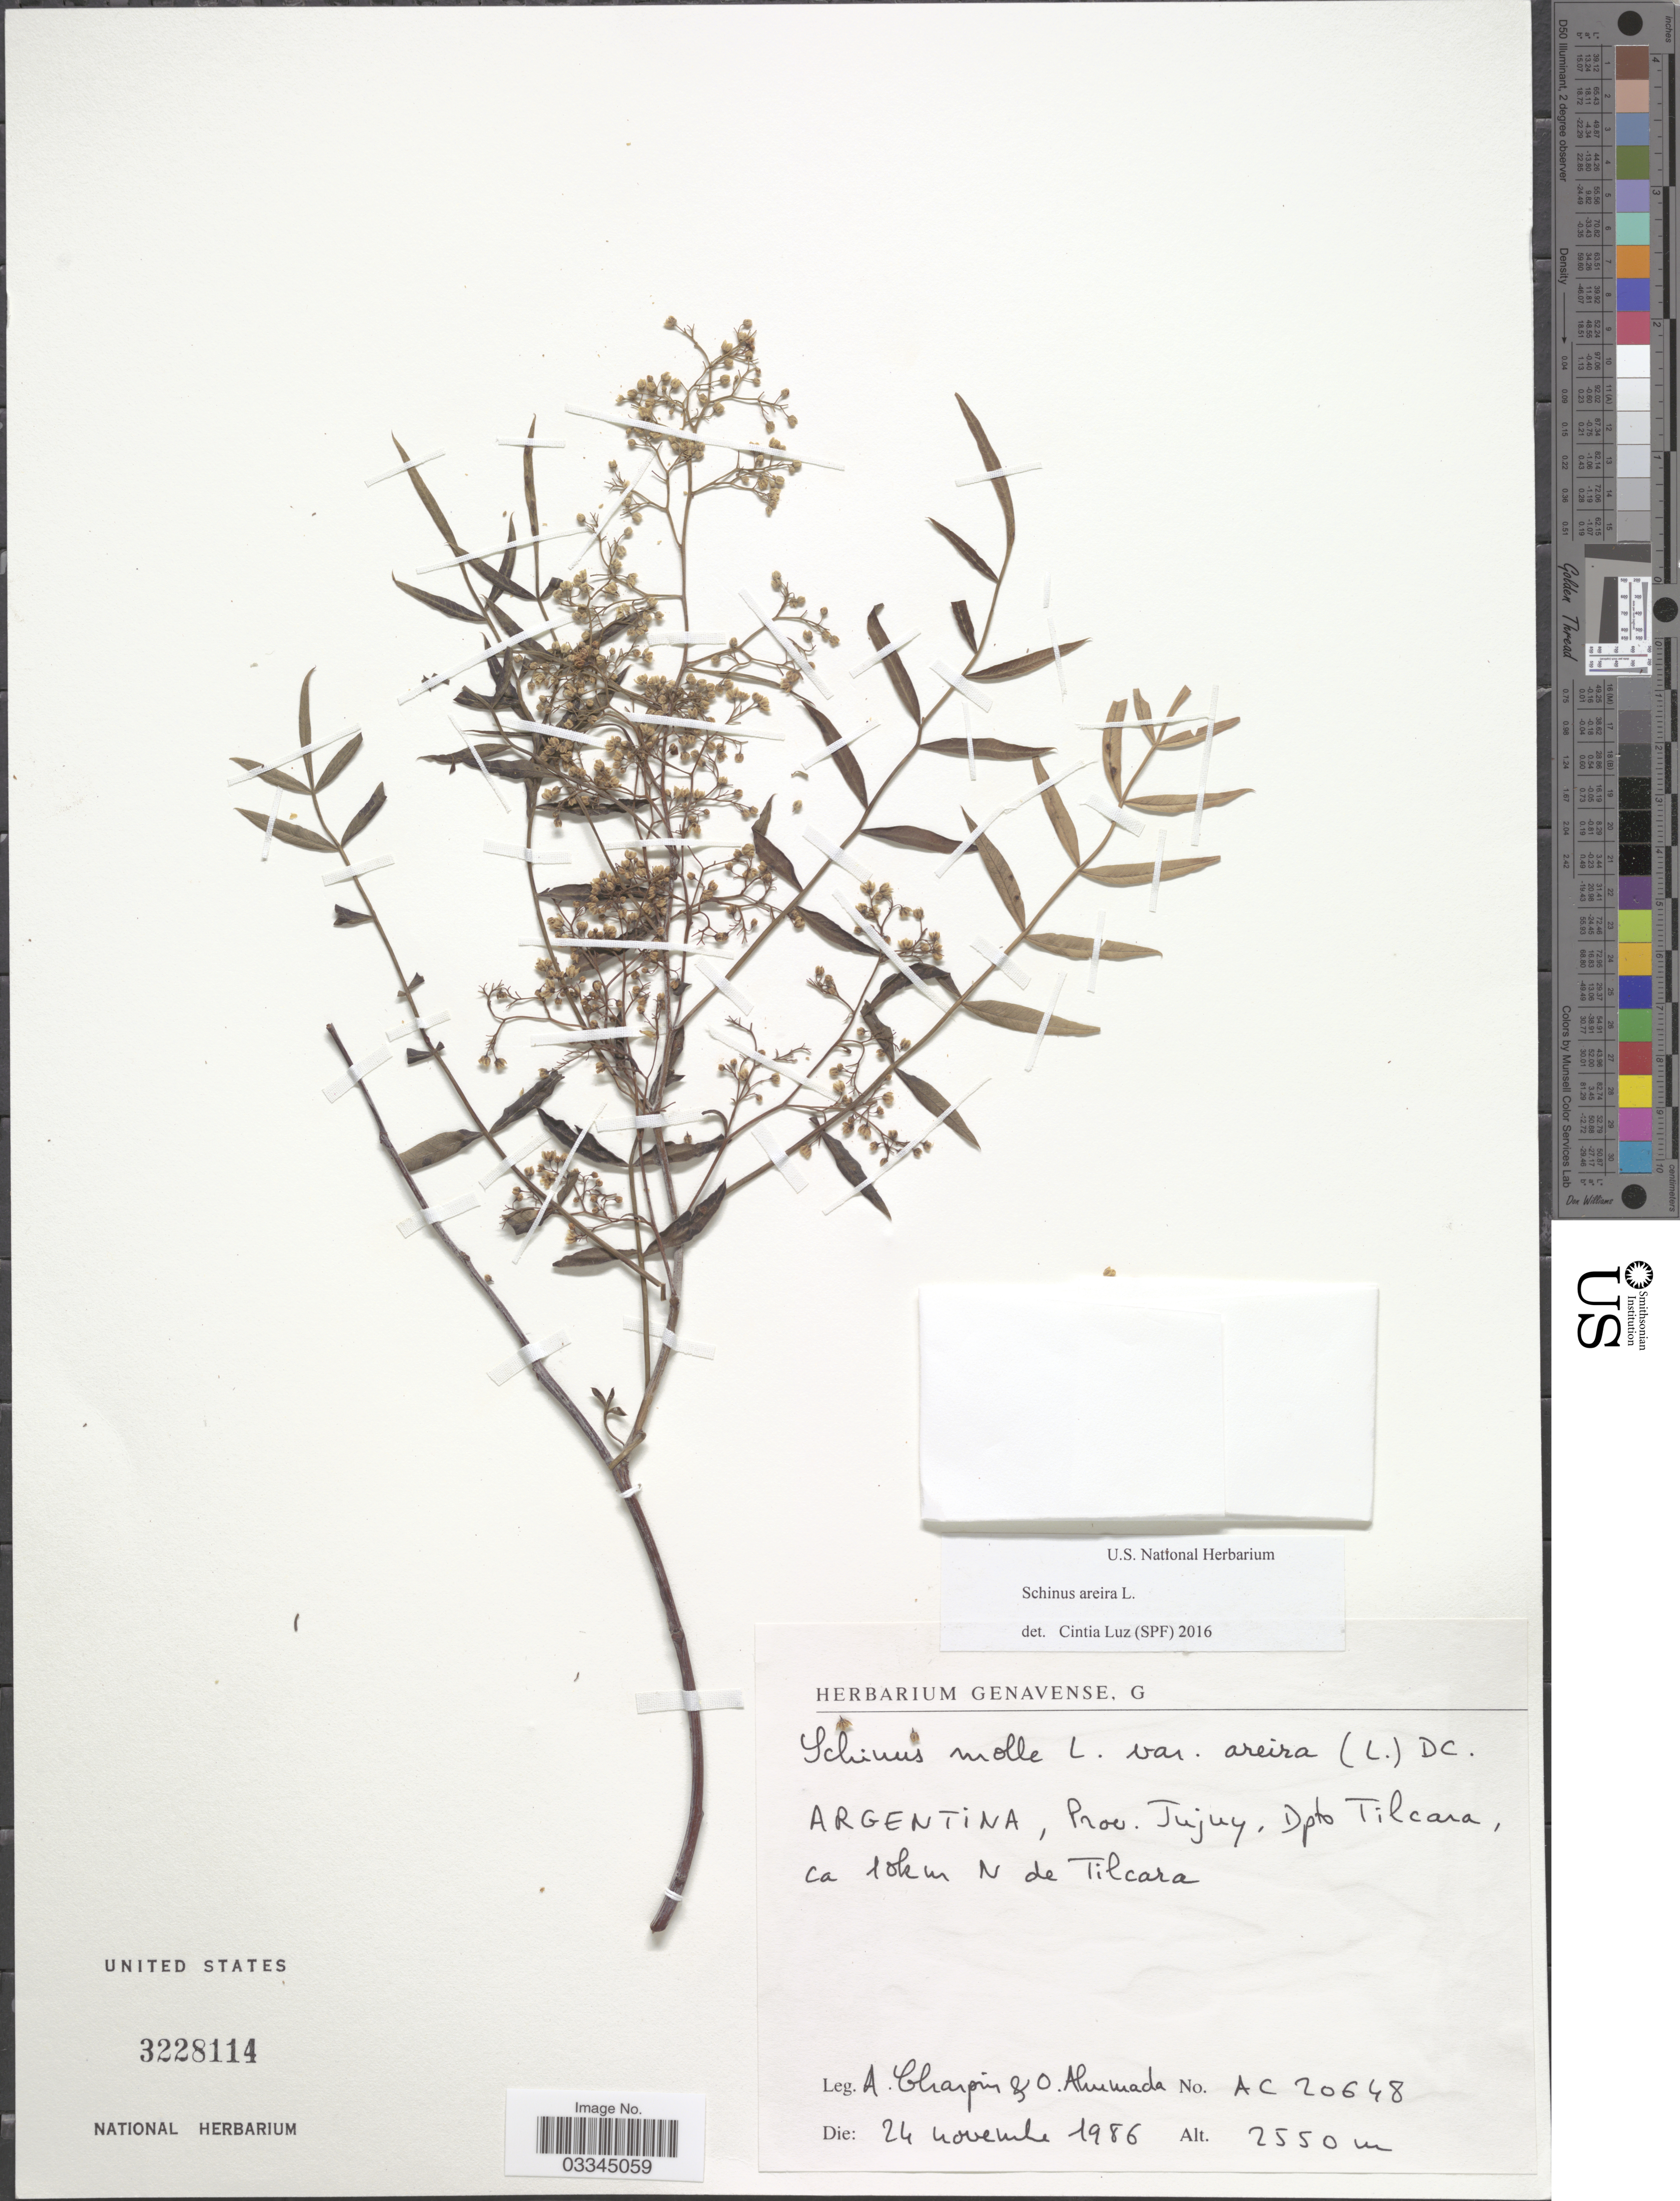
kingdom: Plantae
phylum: Tracheophyta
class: Magnoliopsida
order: Sapindales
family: Anacardiaceae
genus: Schinus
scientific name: Schinus areira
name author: L.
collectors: A. Charpin & O. Ahumada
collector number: AC20648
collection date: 1986-11-24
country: Argentina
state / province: Jujuy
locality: Dpto Tilcara, ca 10 km N de Tilcara.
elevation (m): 2550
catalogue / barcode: US 3228114